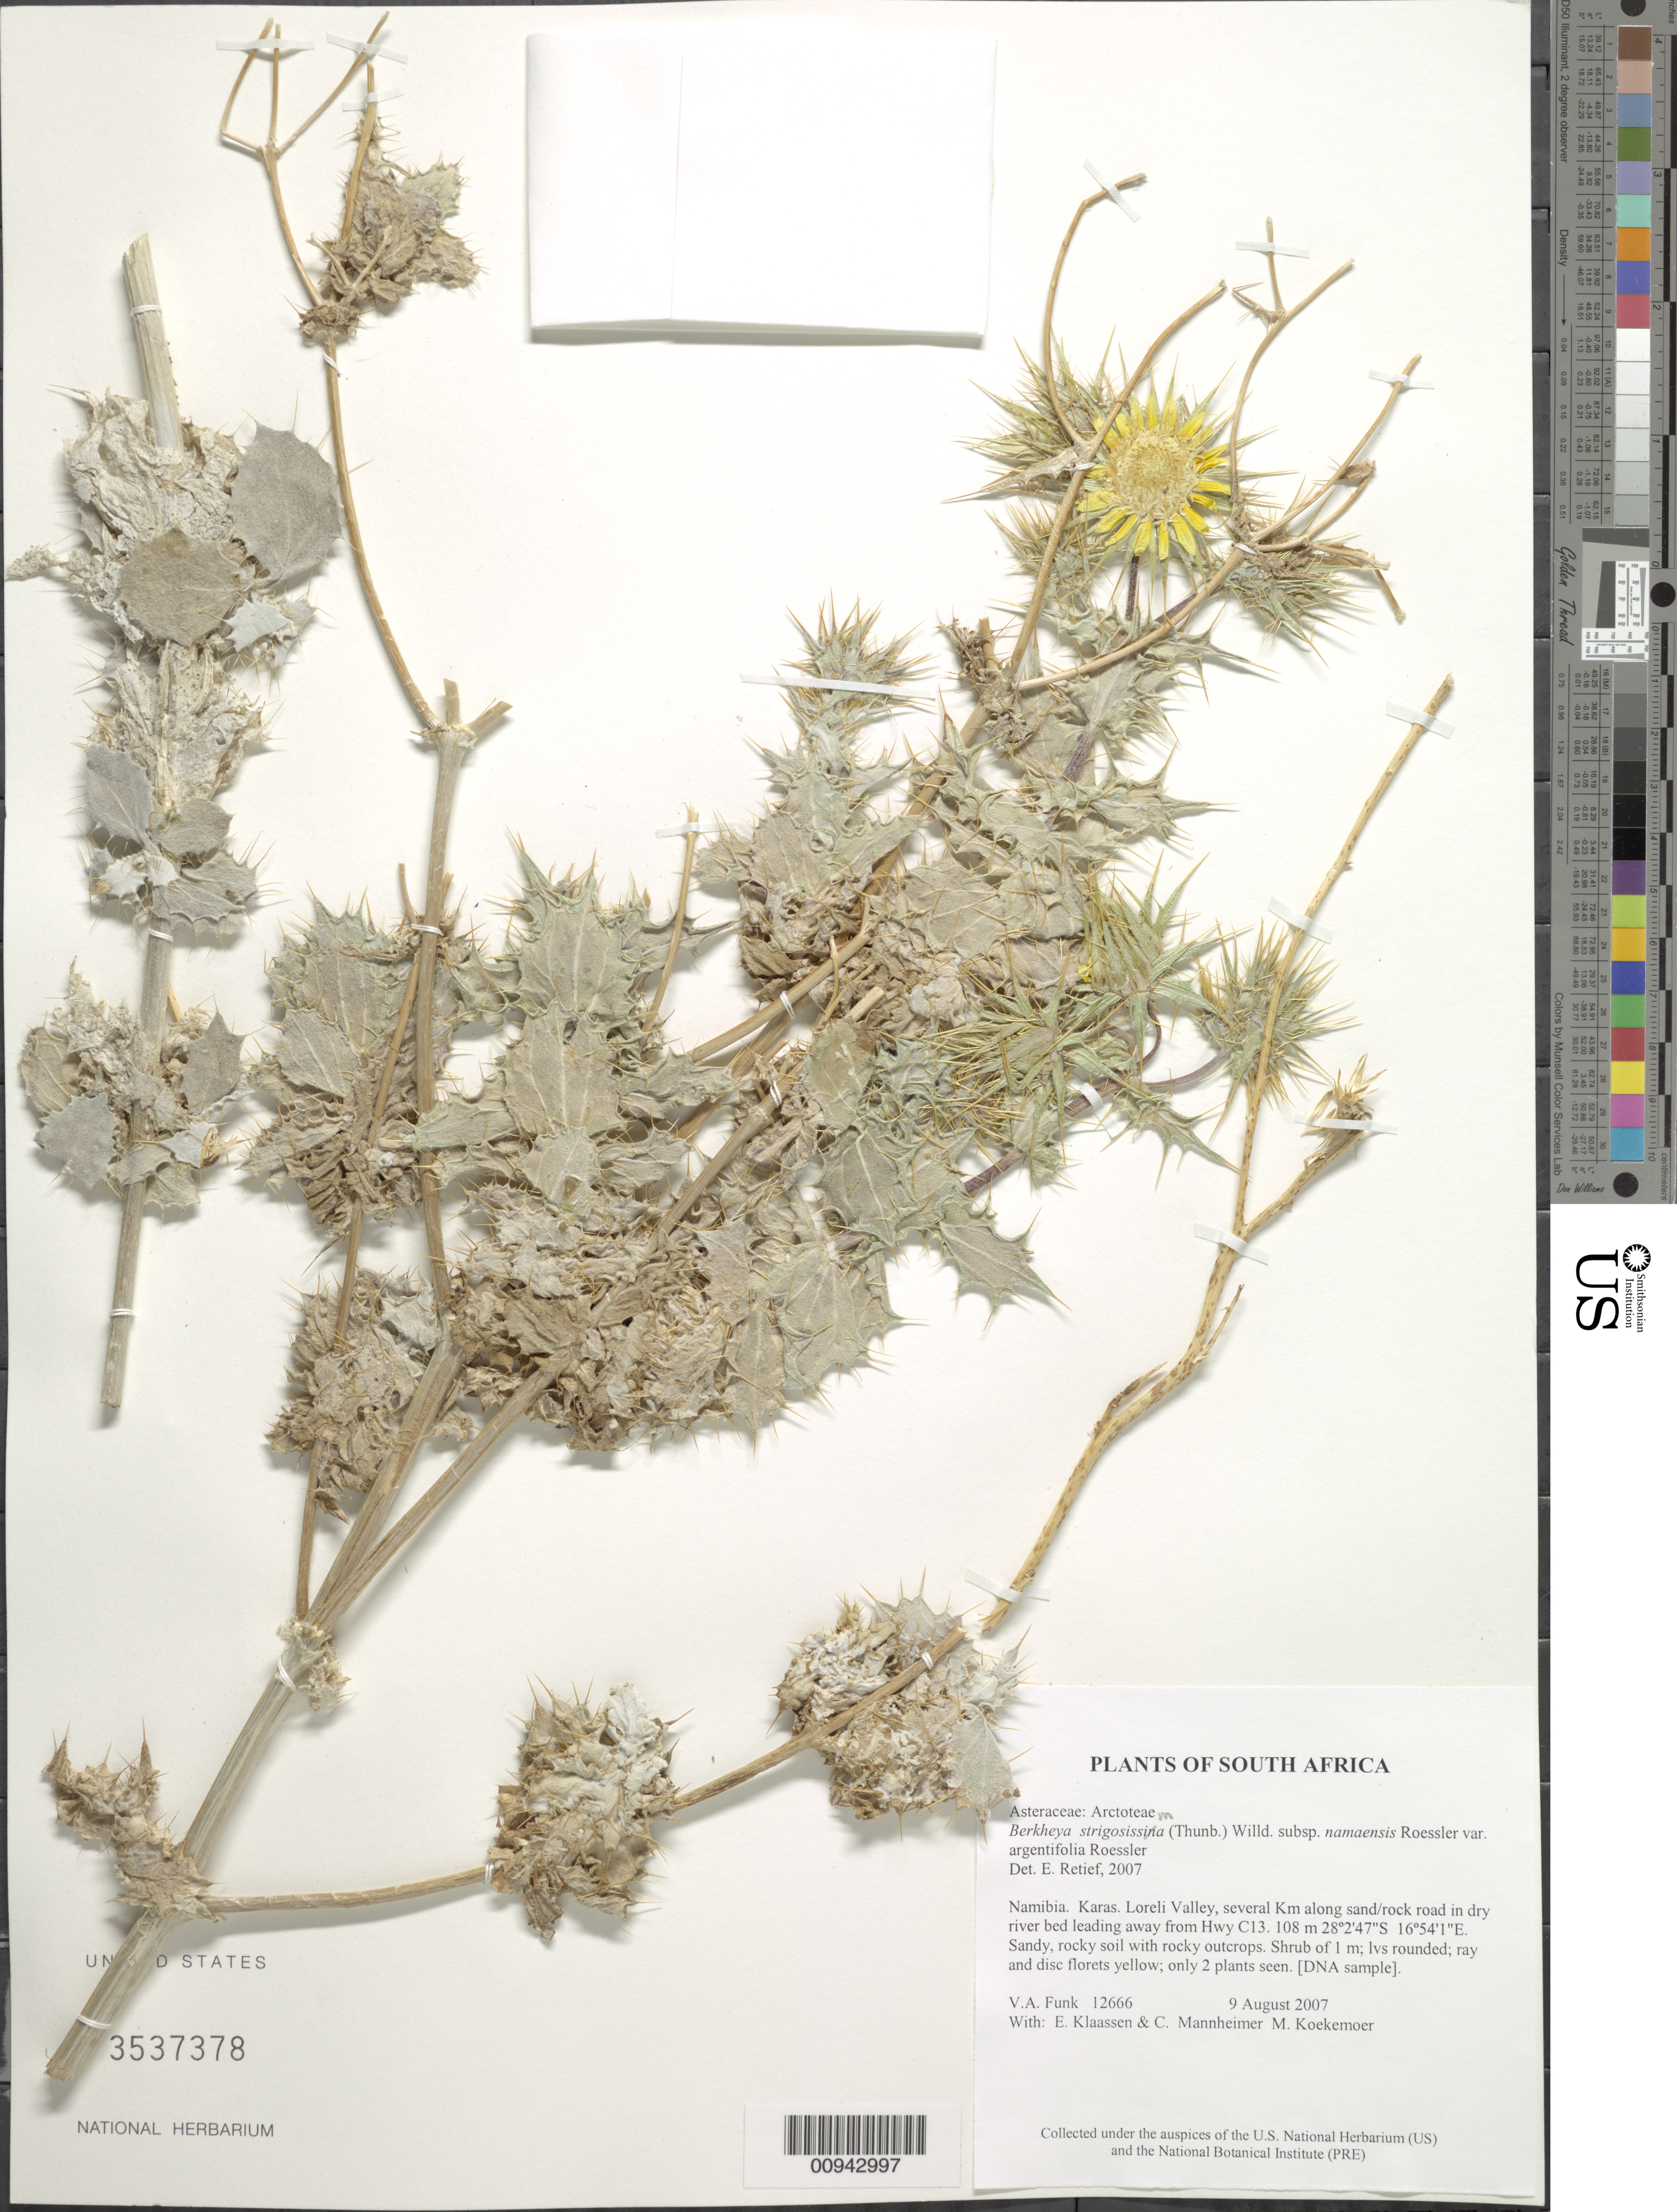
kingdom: Plantae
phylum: Tracheophyta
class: Magnoliopsida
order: Asterales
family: Asteraceae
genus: Berkheya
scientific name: Berkheya spinosissima var. argentifolia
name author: Roessler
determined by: Retief, E.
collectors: V. Funk, M. Koekemoer, E. S. Klaassen & C. A. Mannheimer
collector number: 12666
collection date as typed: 9 August 2007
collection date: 2007-08-09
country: Namibia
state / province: Karas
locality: Loreli Valley, several Km along sand/rock road in dry river bed leading away from Hwy C13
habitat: Sandy, rocky soil with rocky outcrops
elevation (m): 108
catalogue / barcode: US 3537378